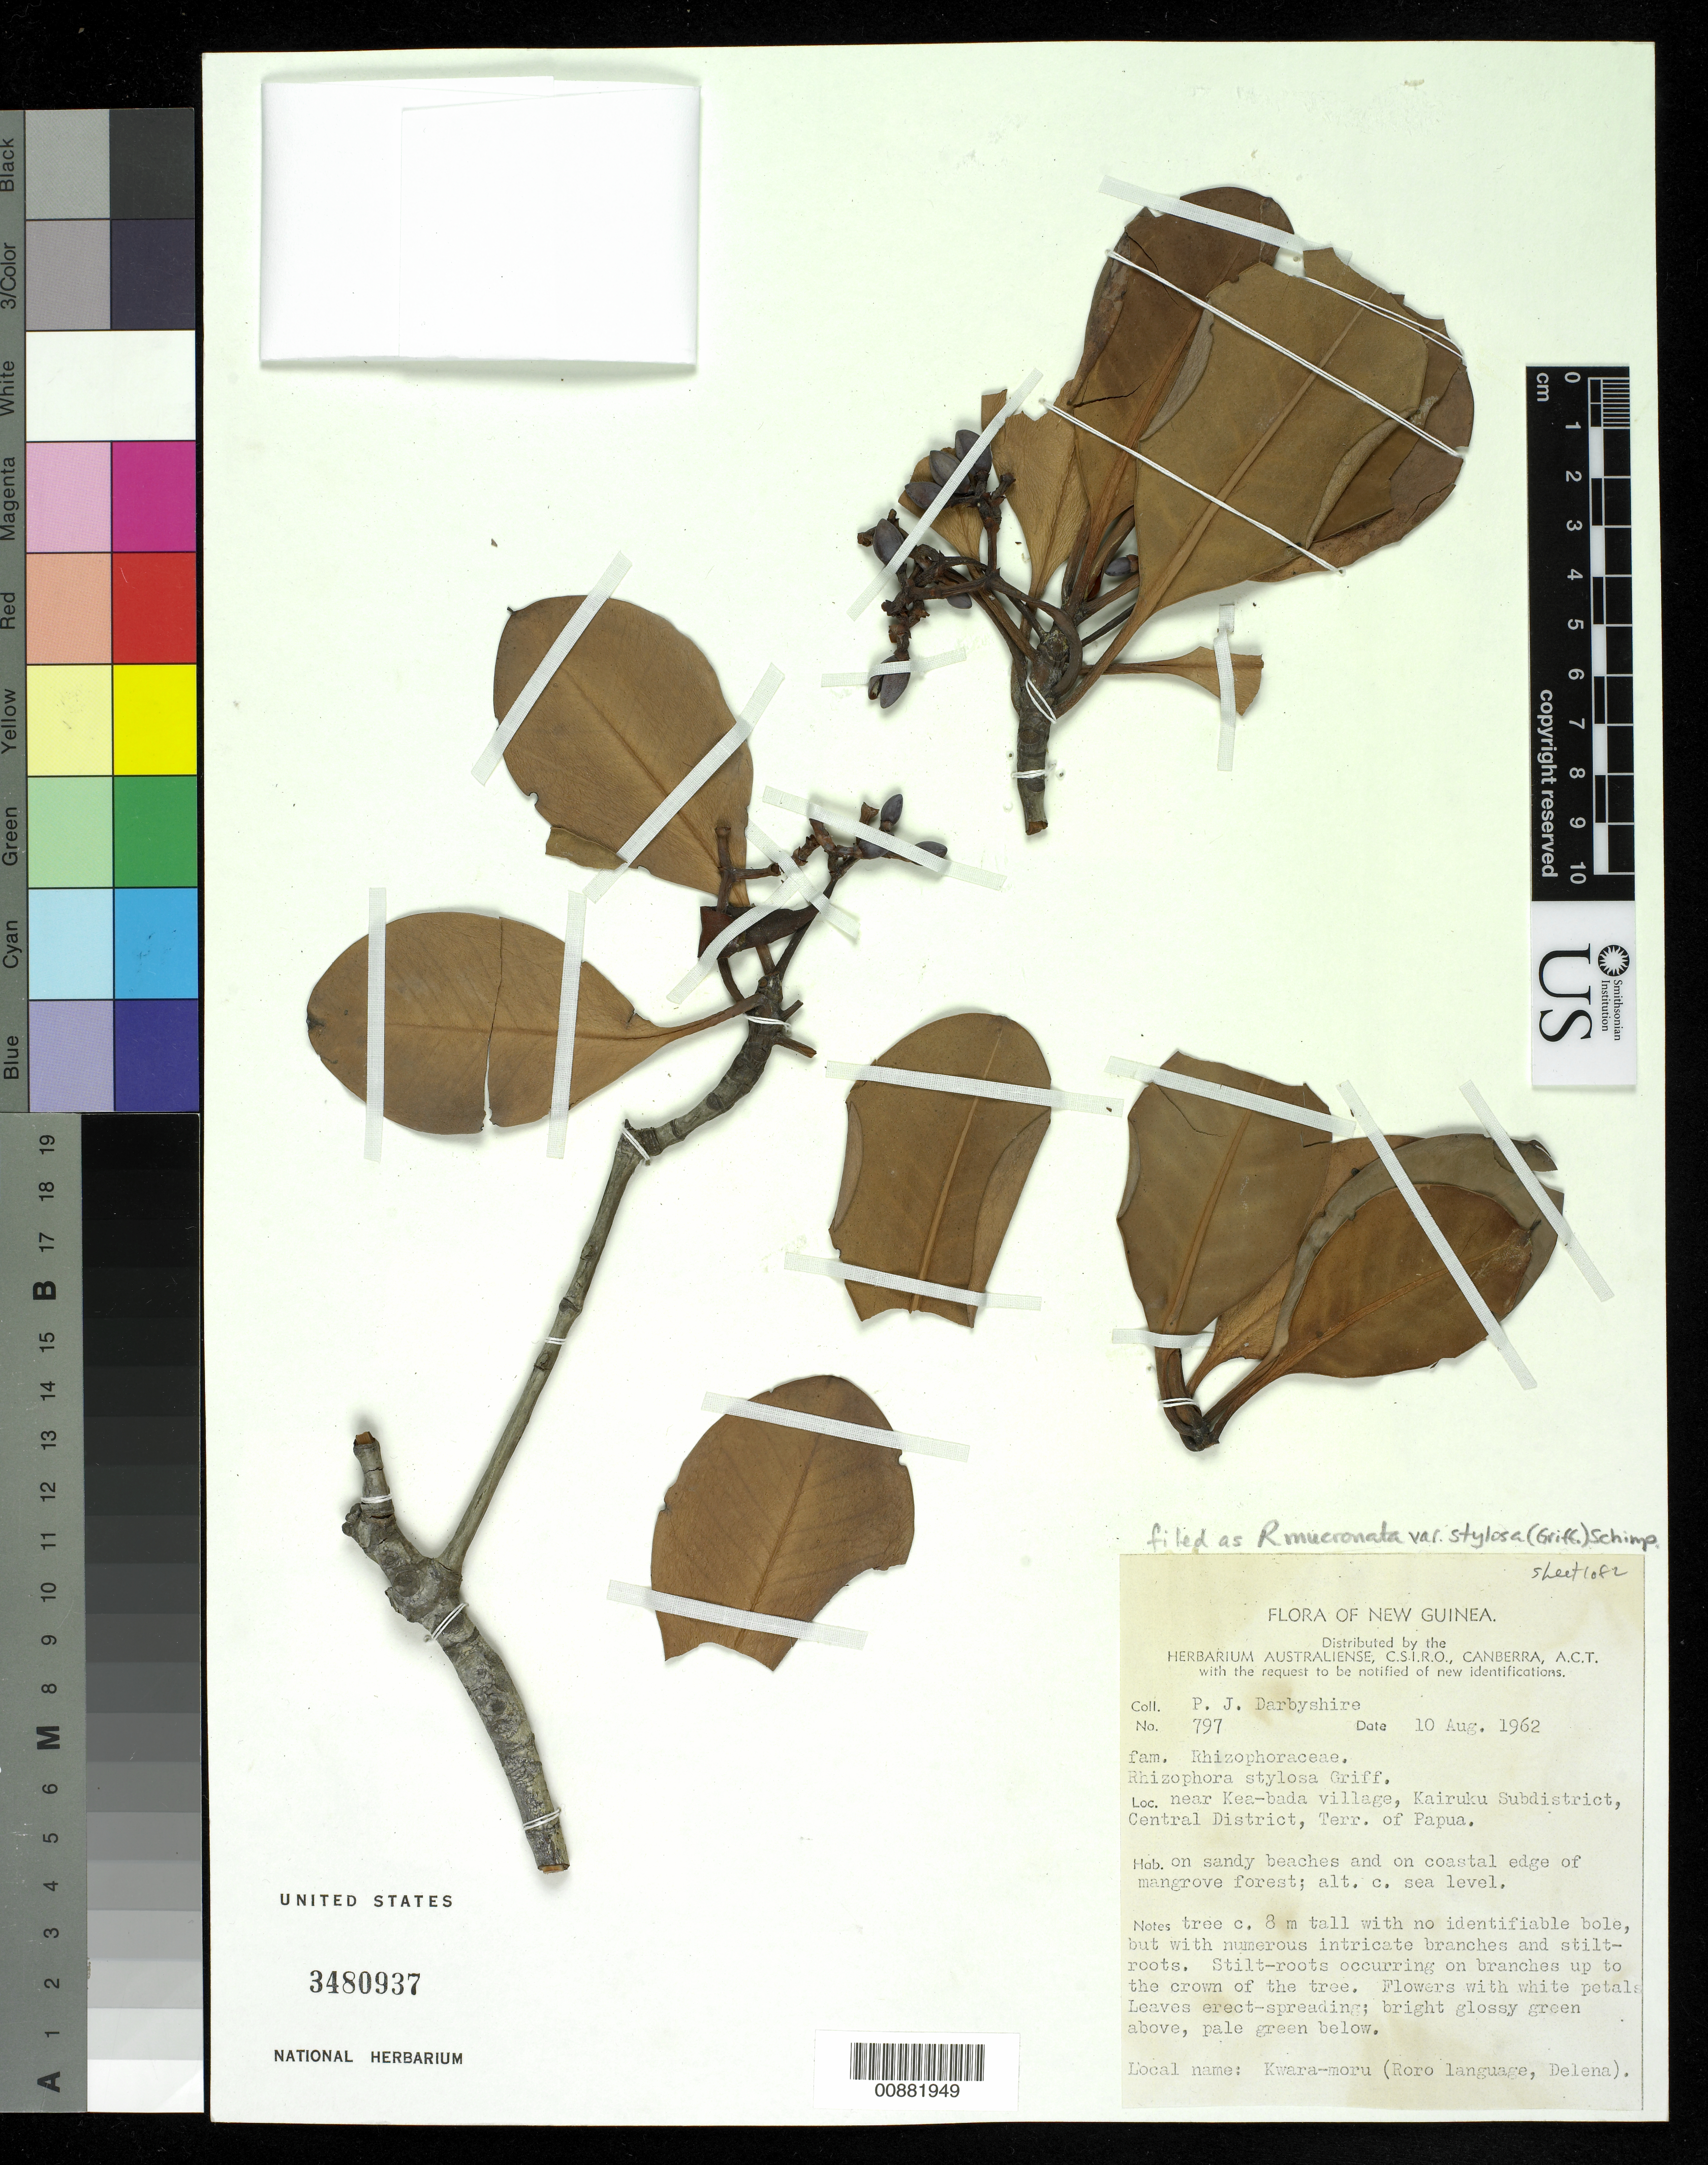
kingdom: Plantae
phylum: Tracheophyta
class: Magnoliopsida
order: Malpighiales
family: Rhizophoraceae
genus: Rhizophora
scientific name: Rhizophora mucronata var. stylosa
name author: Lam.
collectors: P. Darbyshire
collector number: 797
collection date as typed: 10 Aug 1962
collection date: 1962-08-10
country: Papua New Guinea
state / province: Central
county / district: Kairuku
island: New Guinea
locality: near Kea-bada village, Kairuku Subdistrict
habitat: on sandy beaches and on costal edge of mangrove forest.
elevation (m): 0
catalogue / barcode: US 3480937